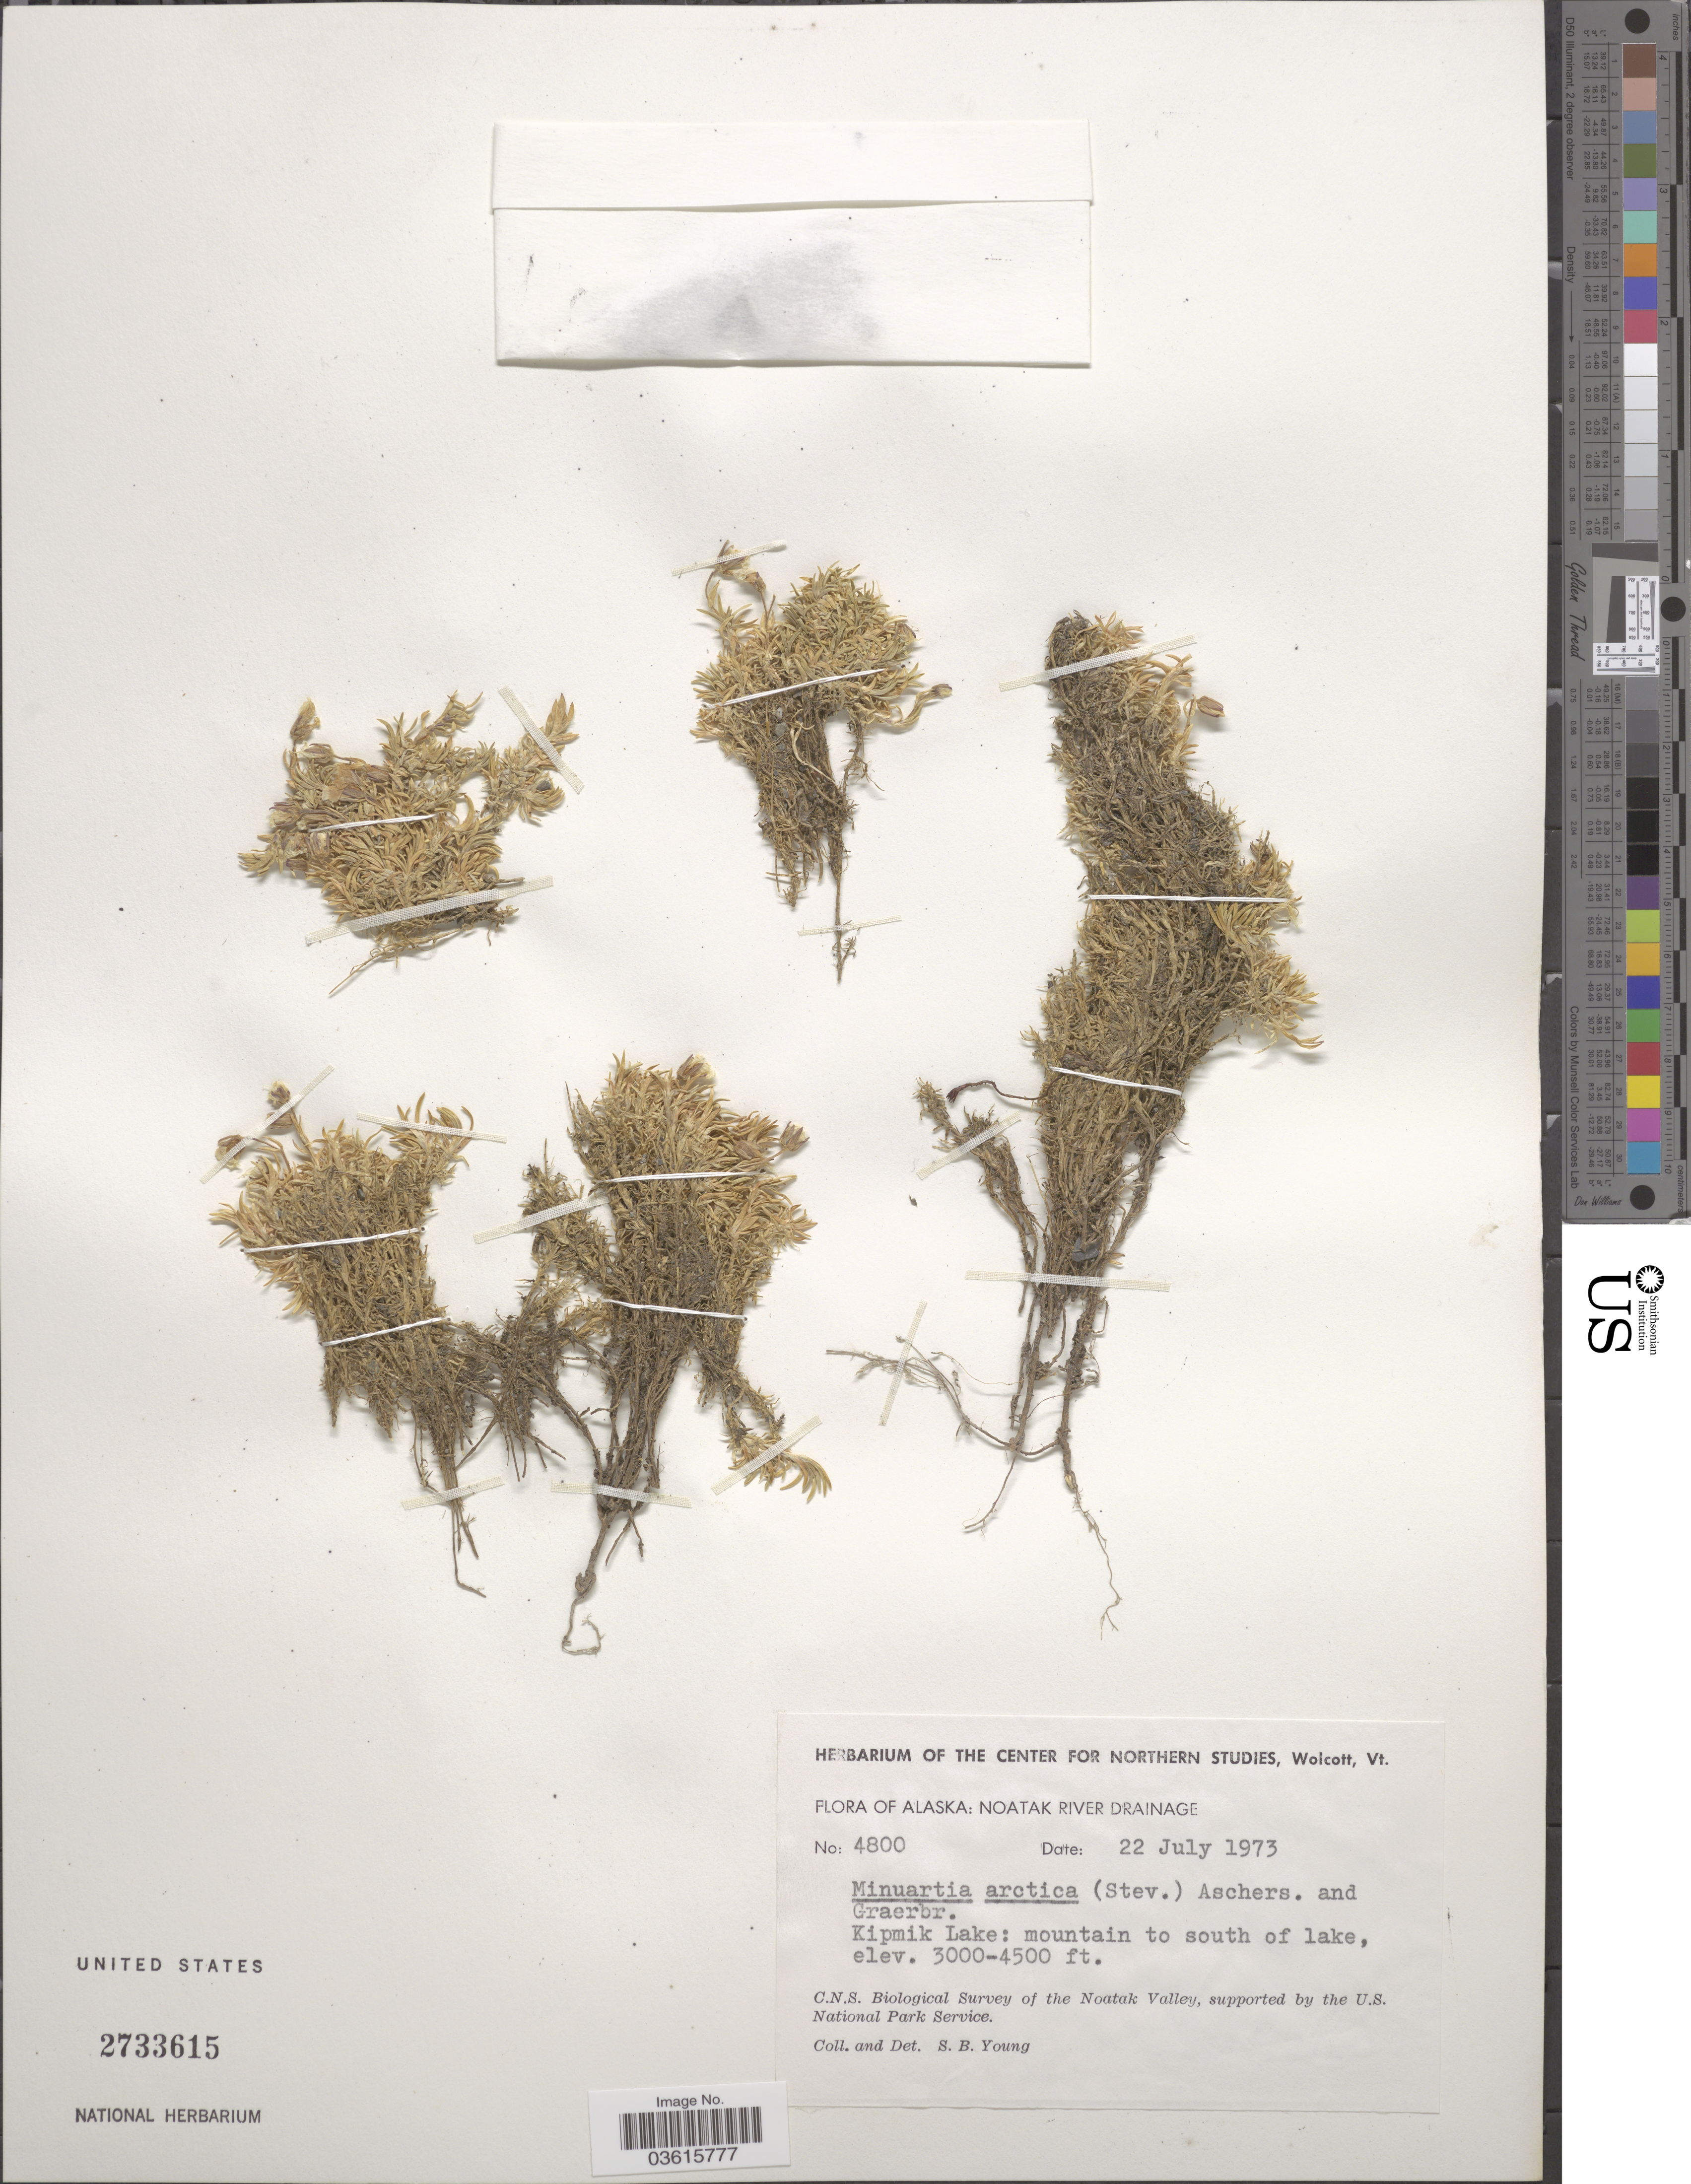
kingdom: Plantae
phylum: Tracheophyta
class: Magnoliopsida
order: Caryophyllales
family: Caryophyllaceae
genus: Cherleria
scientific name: Cherleria biflora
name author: (L.) A.J. Moore & Dillenb.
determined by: Strong, M. T., (US), Smithsonian Institution - National Museum of Natural History (UNITED STATES)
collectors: S. Young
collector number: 4800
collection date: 1973-07-22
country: United States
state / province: Alaska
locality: Noatak River Drainage. Kipmik Lake: mountain to south of lake. Noatak Valley.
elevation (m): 914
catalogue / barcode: US 2733615